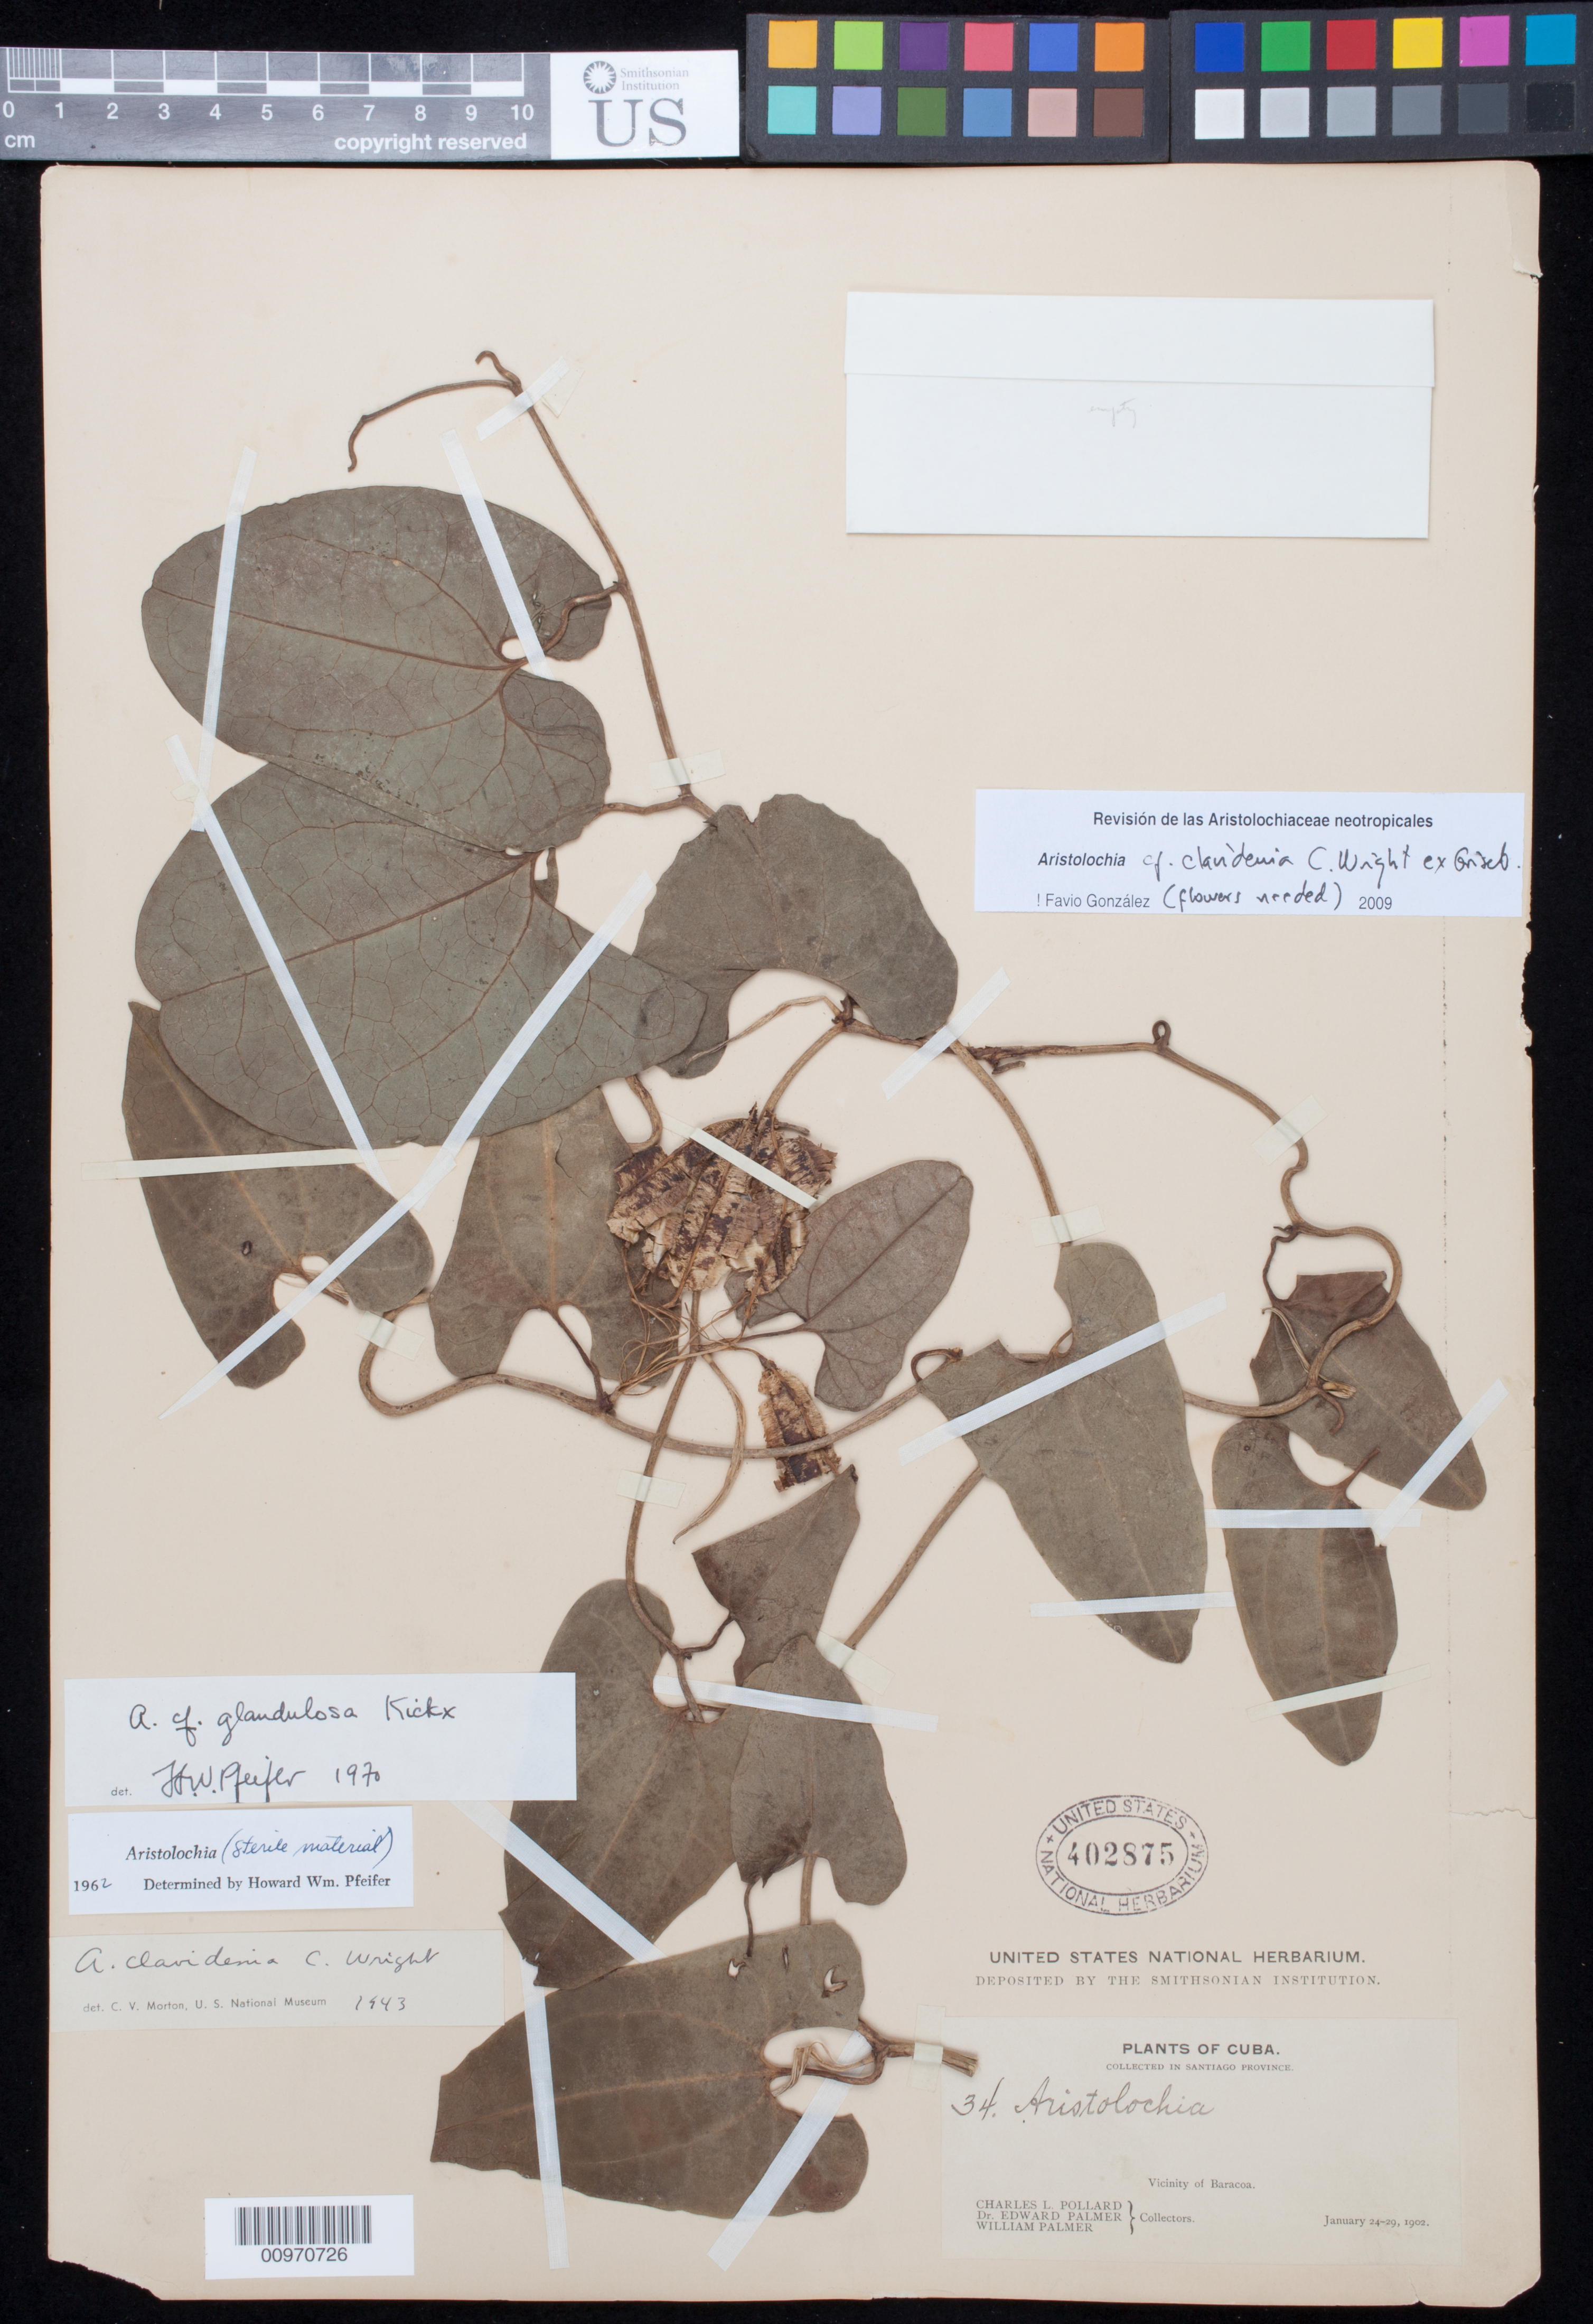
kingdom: Plantae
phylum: Tracheophyta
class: Magnoliopsida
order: Piperales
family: Aristolochiaceae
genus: Aristolochia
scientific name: Aristolochia clavidenia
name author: C. Wright ex Griseb.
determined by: Gonzalez, F.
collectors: C. L. Pollard, E. Palmer & W. Palmer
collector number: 34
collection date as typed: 24 Jan 1902 to 29 Jan 1902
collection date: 1902-01-24/1902-01-29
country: Cuba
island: Cuba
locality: Baracoa vicinity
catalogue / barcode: US 402875